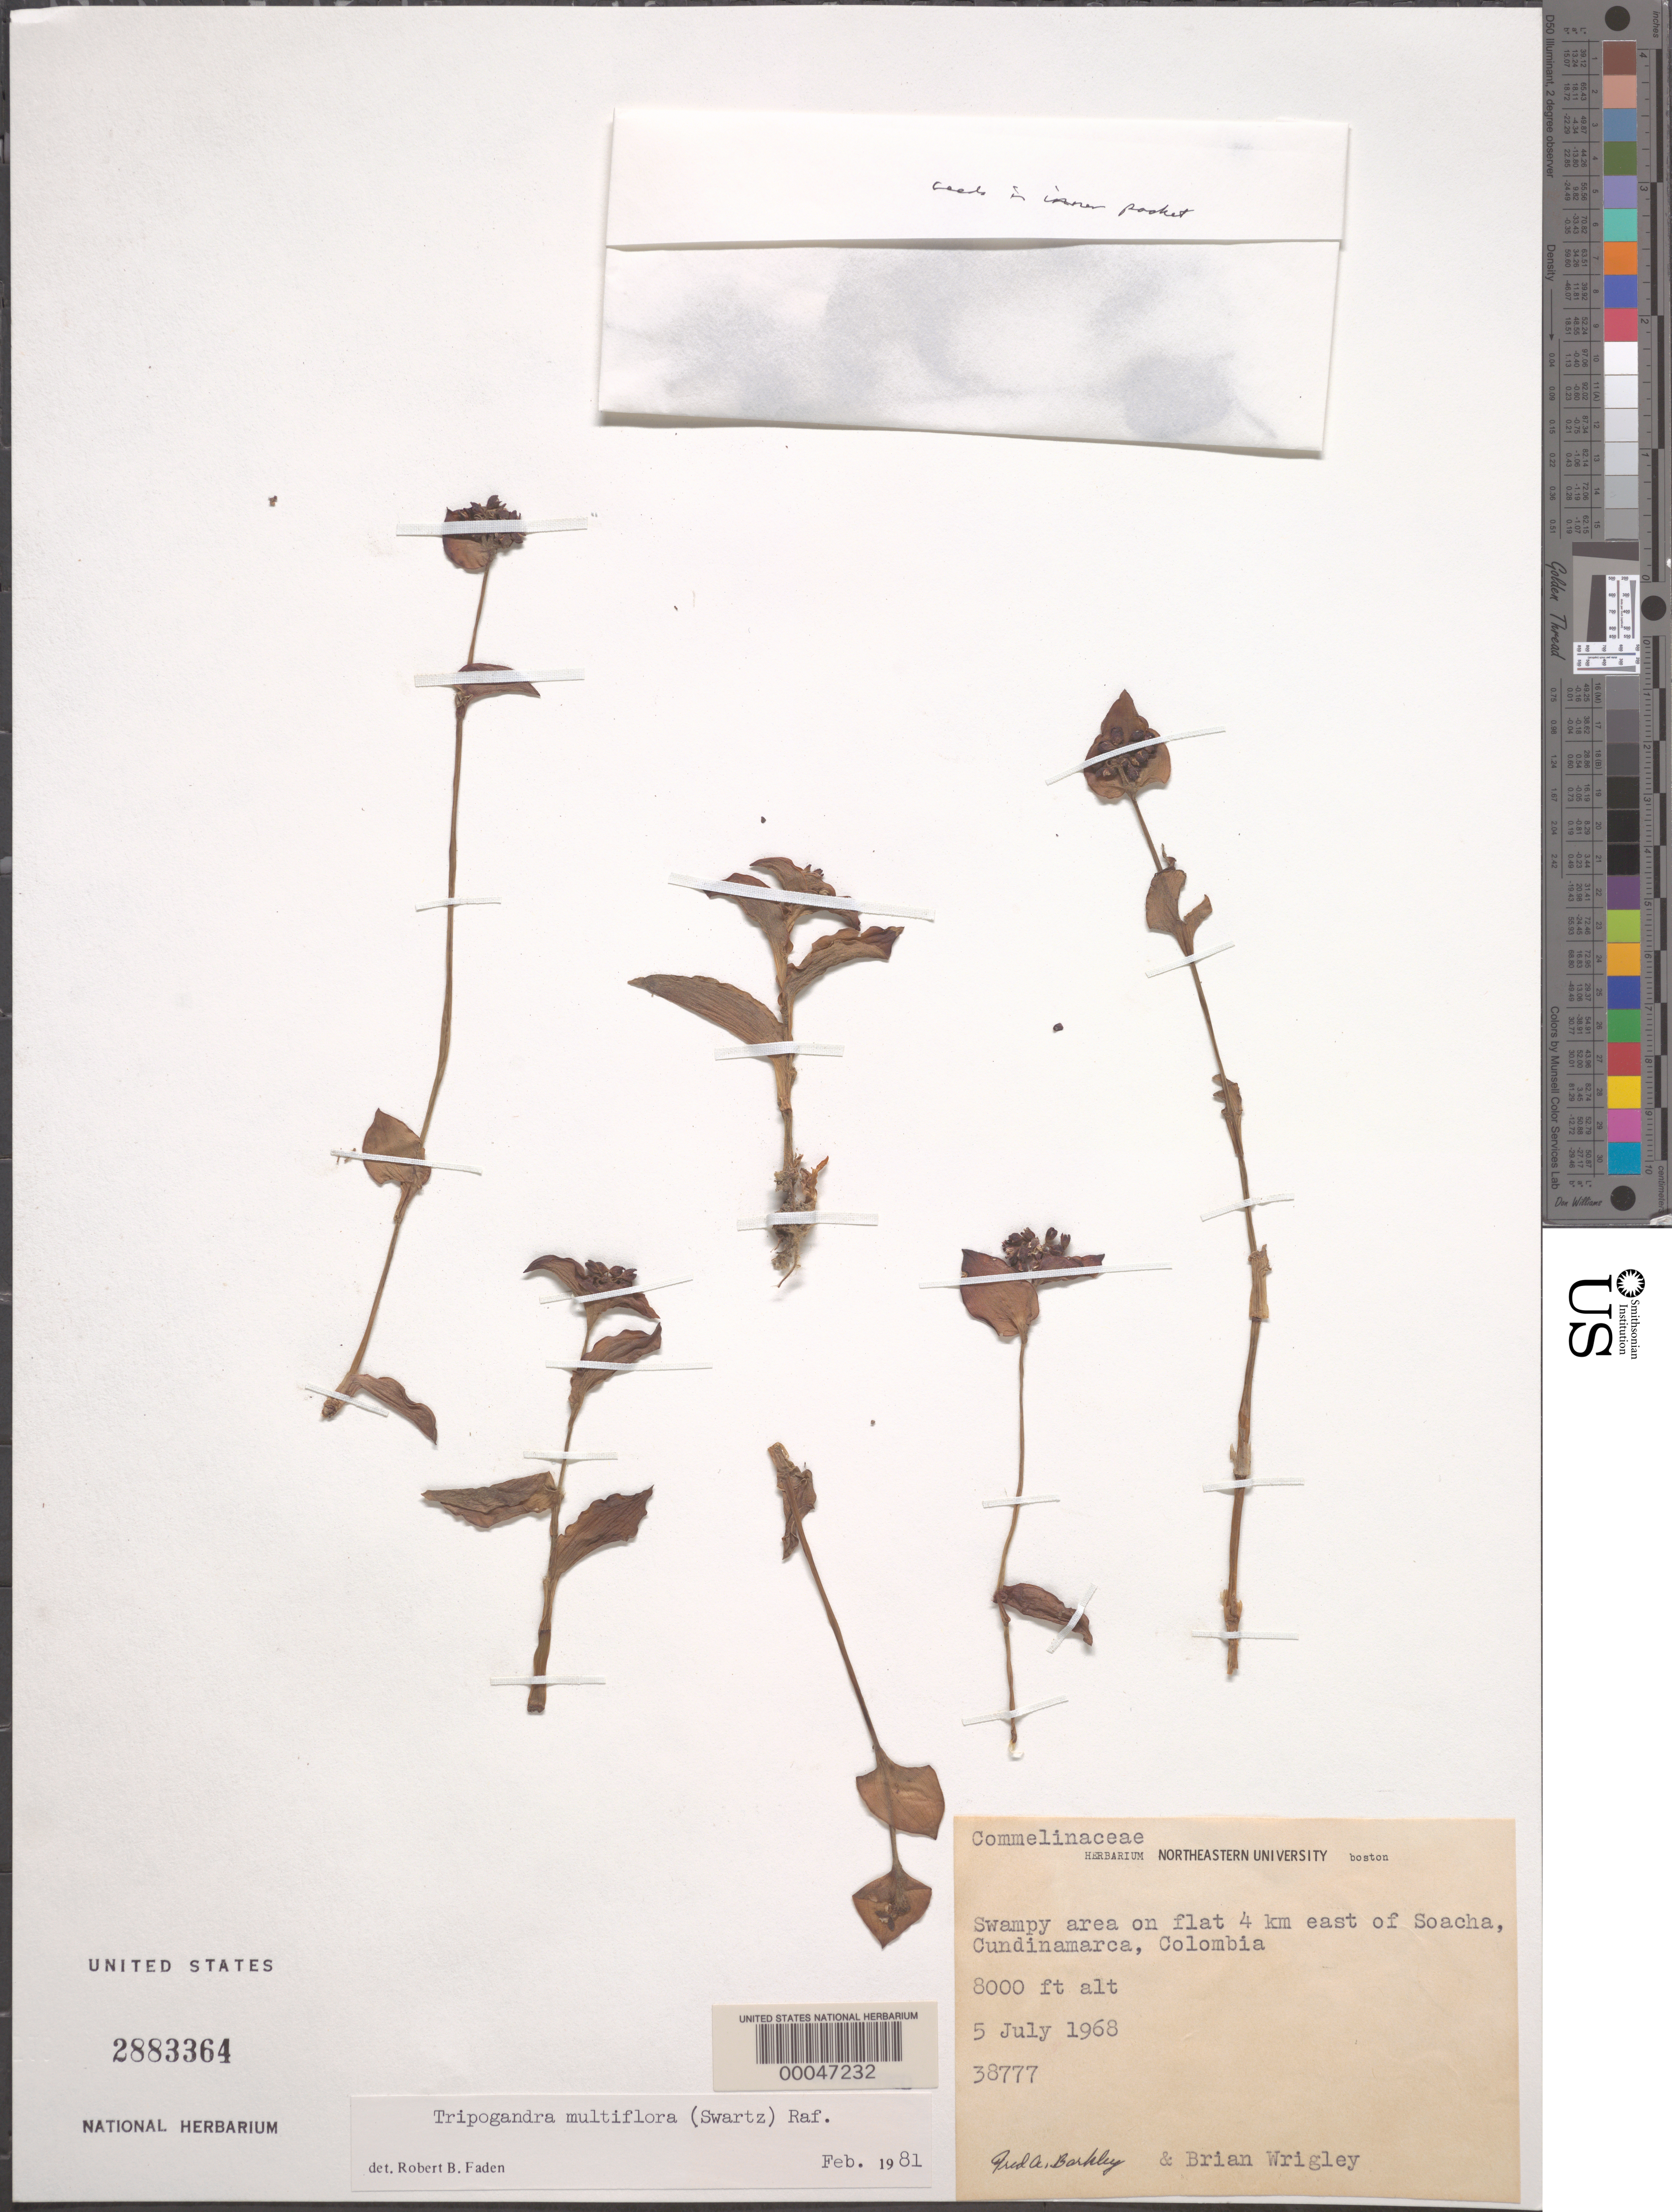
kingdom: Plantae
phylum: Tracheophyta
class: Liliopsida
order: Commelinales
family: Commelinaceae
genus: Tripogandra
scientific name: Tripogandra multiflora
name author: (Sw.) Raf.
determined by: Faden, Robert B., (US), Smithsonian Institution - National Museum of Natural History (UNITED STATES)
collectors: F. A. Barkley & B. L. Wrigley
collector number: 38777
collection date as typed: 05 Jul 1968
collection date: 1968-07-05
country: Colombia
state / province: Cundinamarca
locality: E of Soacha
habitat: Swamp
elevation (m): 2440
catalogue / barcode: US 2883364